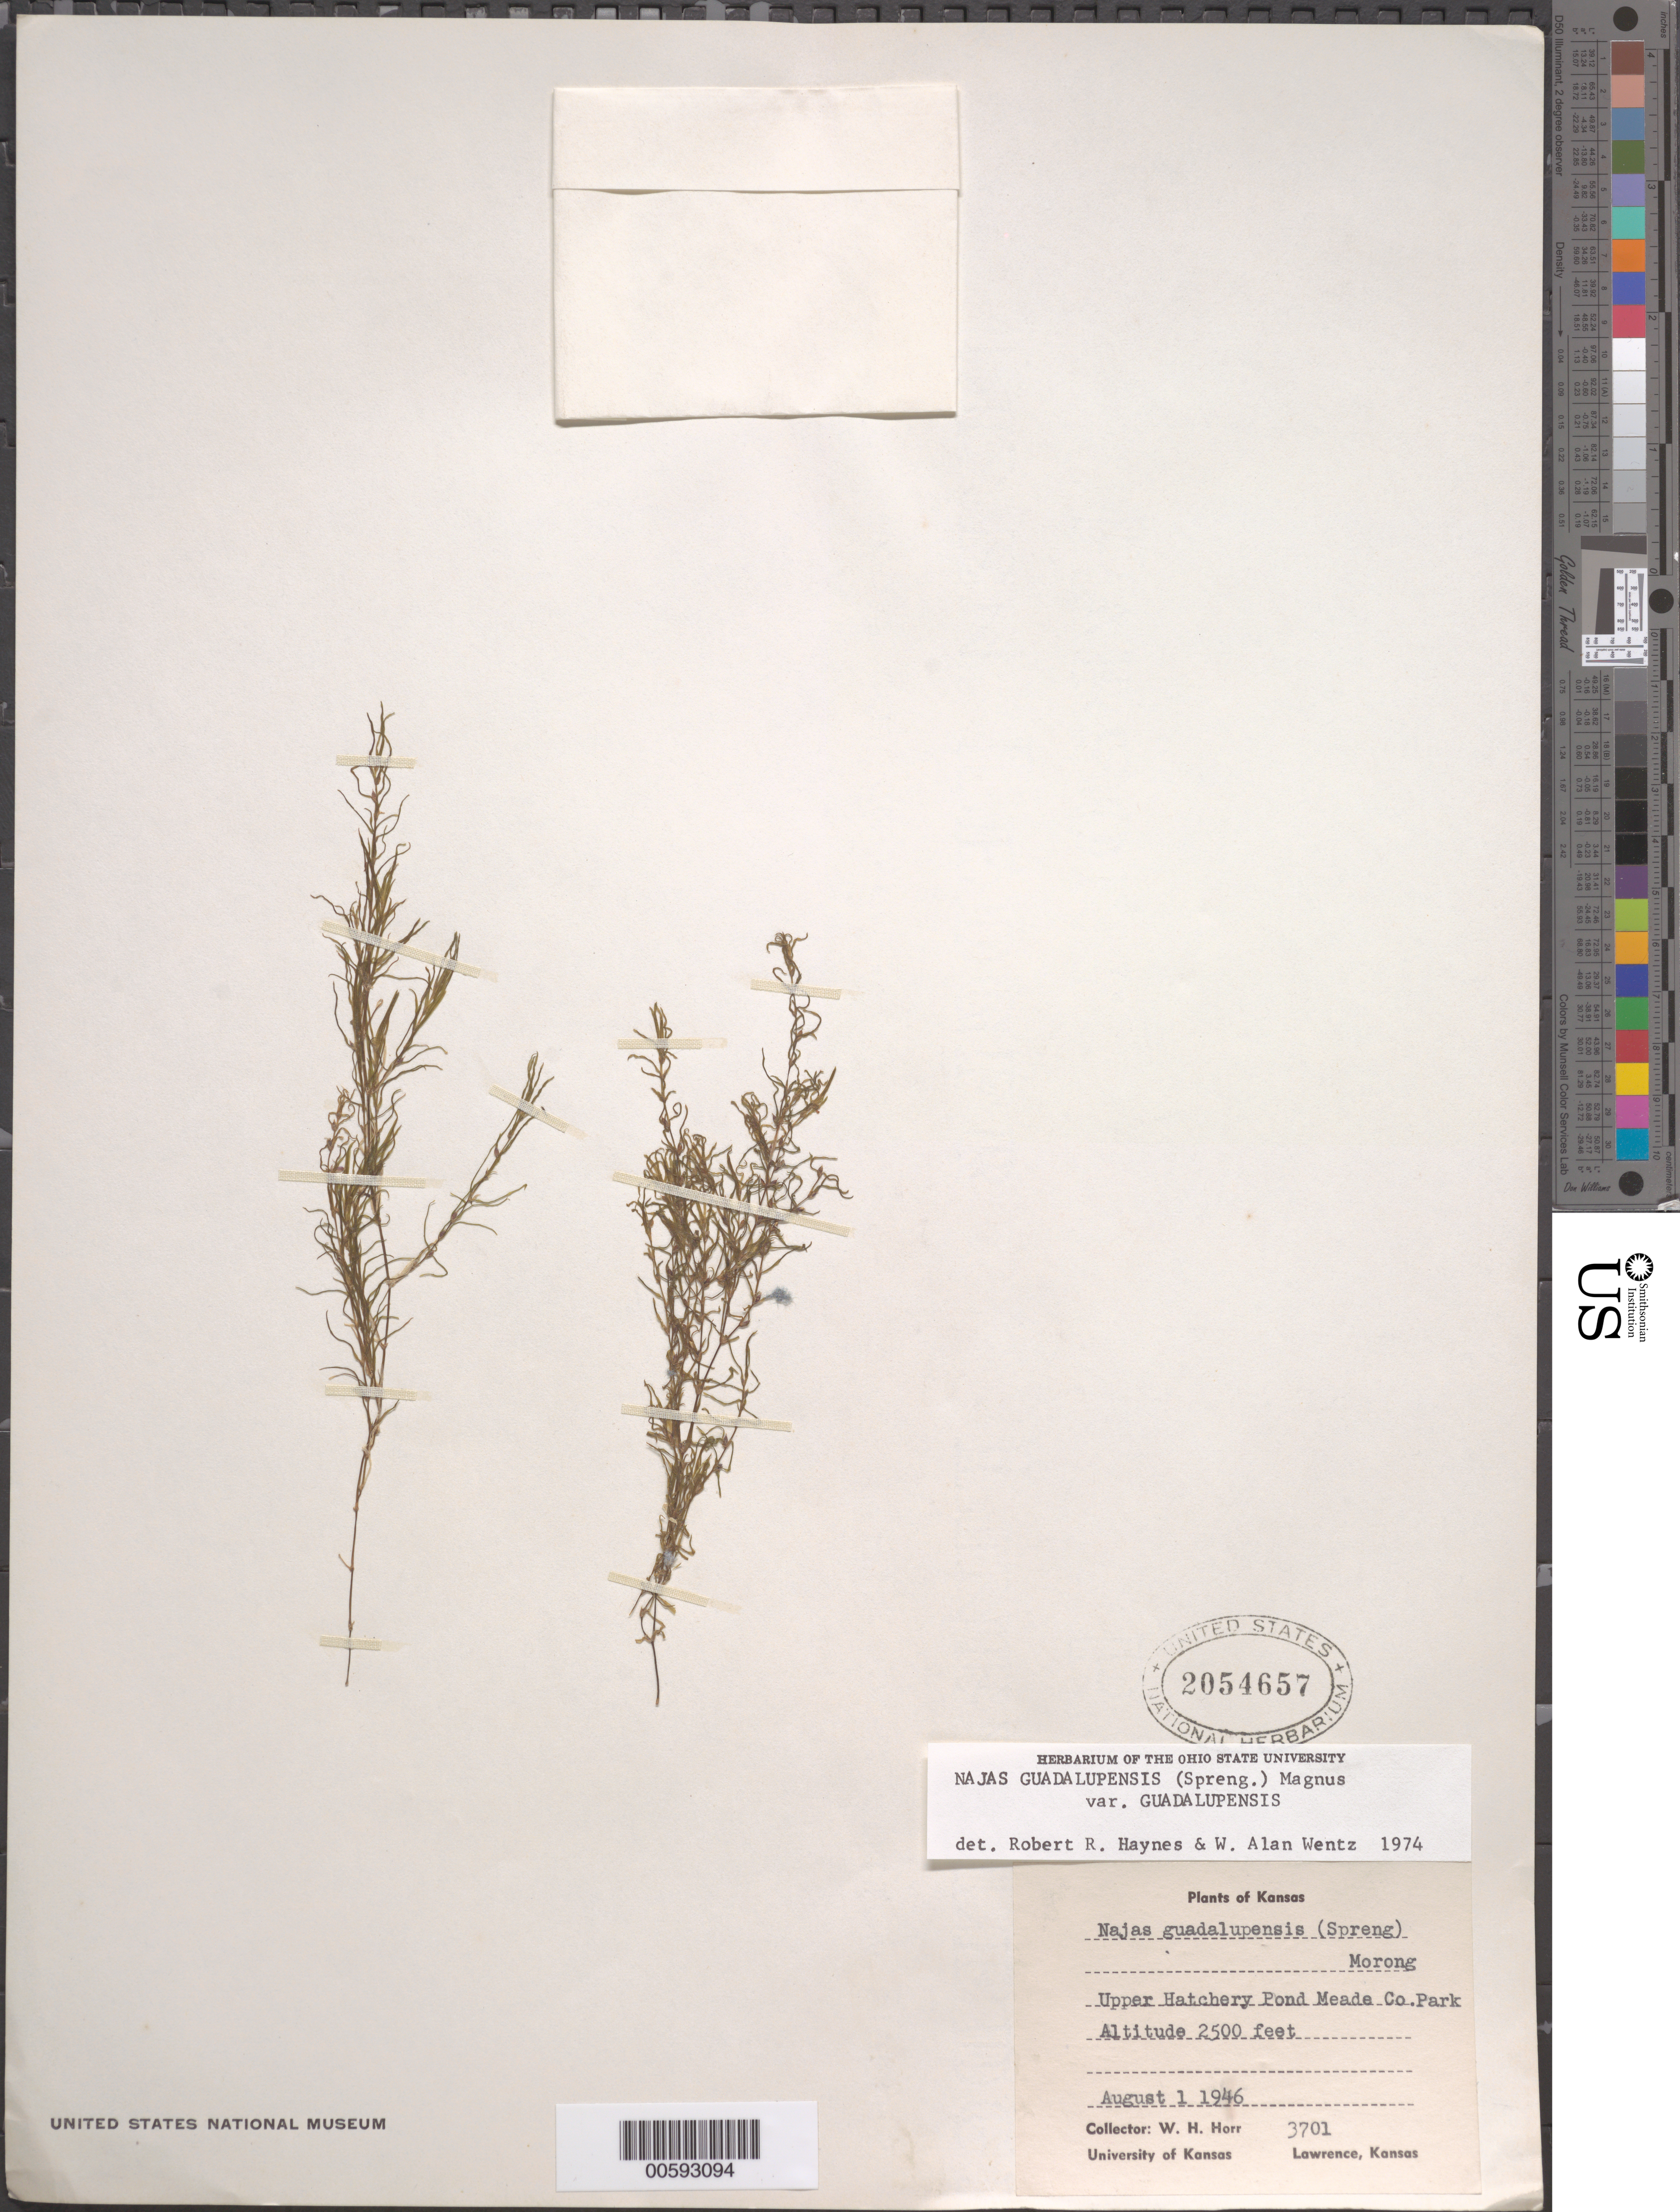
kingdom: Plantae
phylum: Tracheophyta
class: Liliopsida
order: Alismatales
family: Hydrocharitaceae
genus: Najas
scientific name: Najas guadalupensis var. guadalupensis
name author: (Spreng.) Magnus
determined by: Haynes, R. R.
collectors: W. H. Horr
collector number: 3701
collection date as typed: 01 Aug 1946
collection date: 1946-08-01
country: United States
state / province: Kansas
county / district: Meade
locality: Upper Hatchery Pond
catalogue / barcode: US 2054657